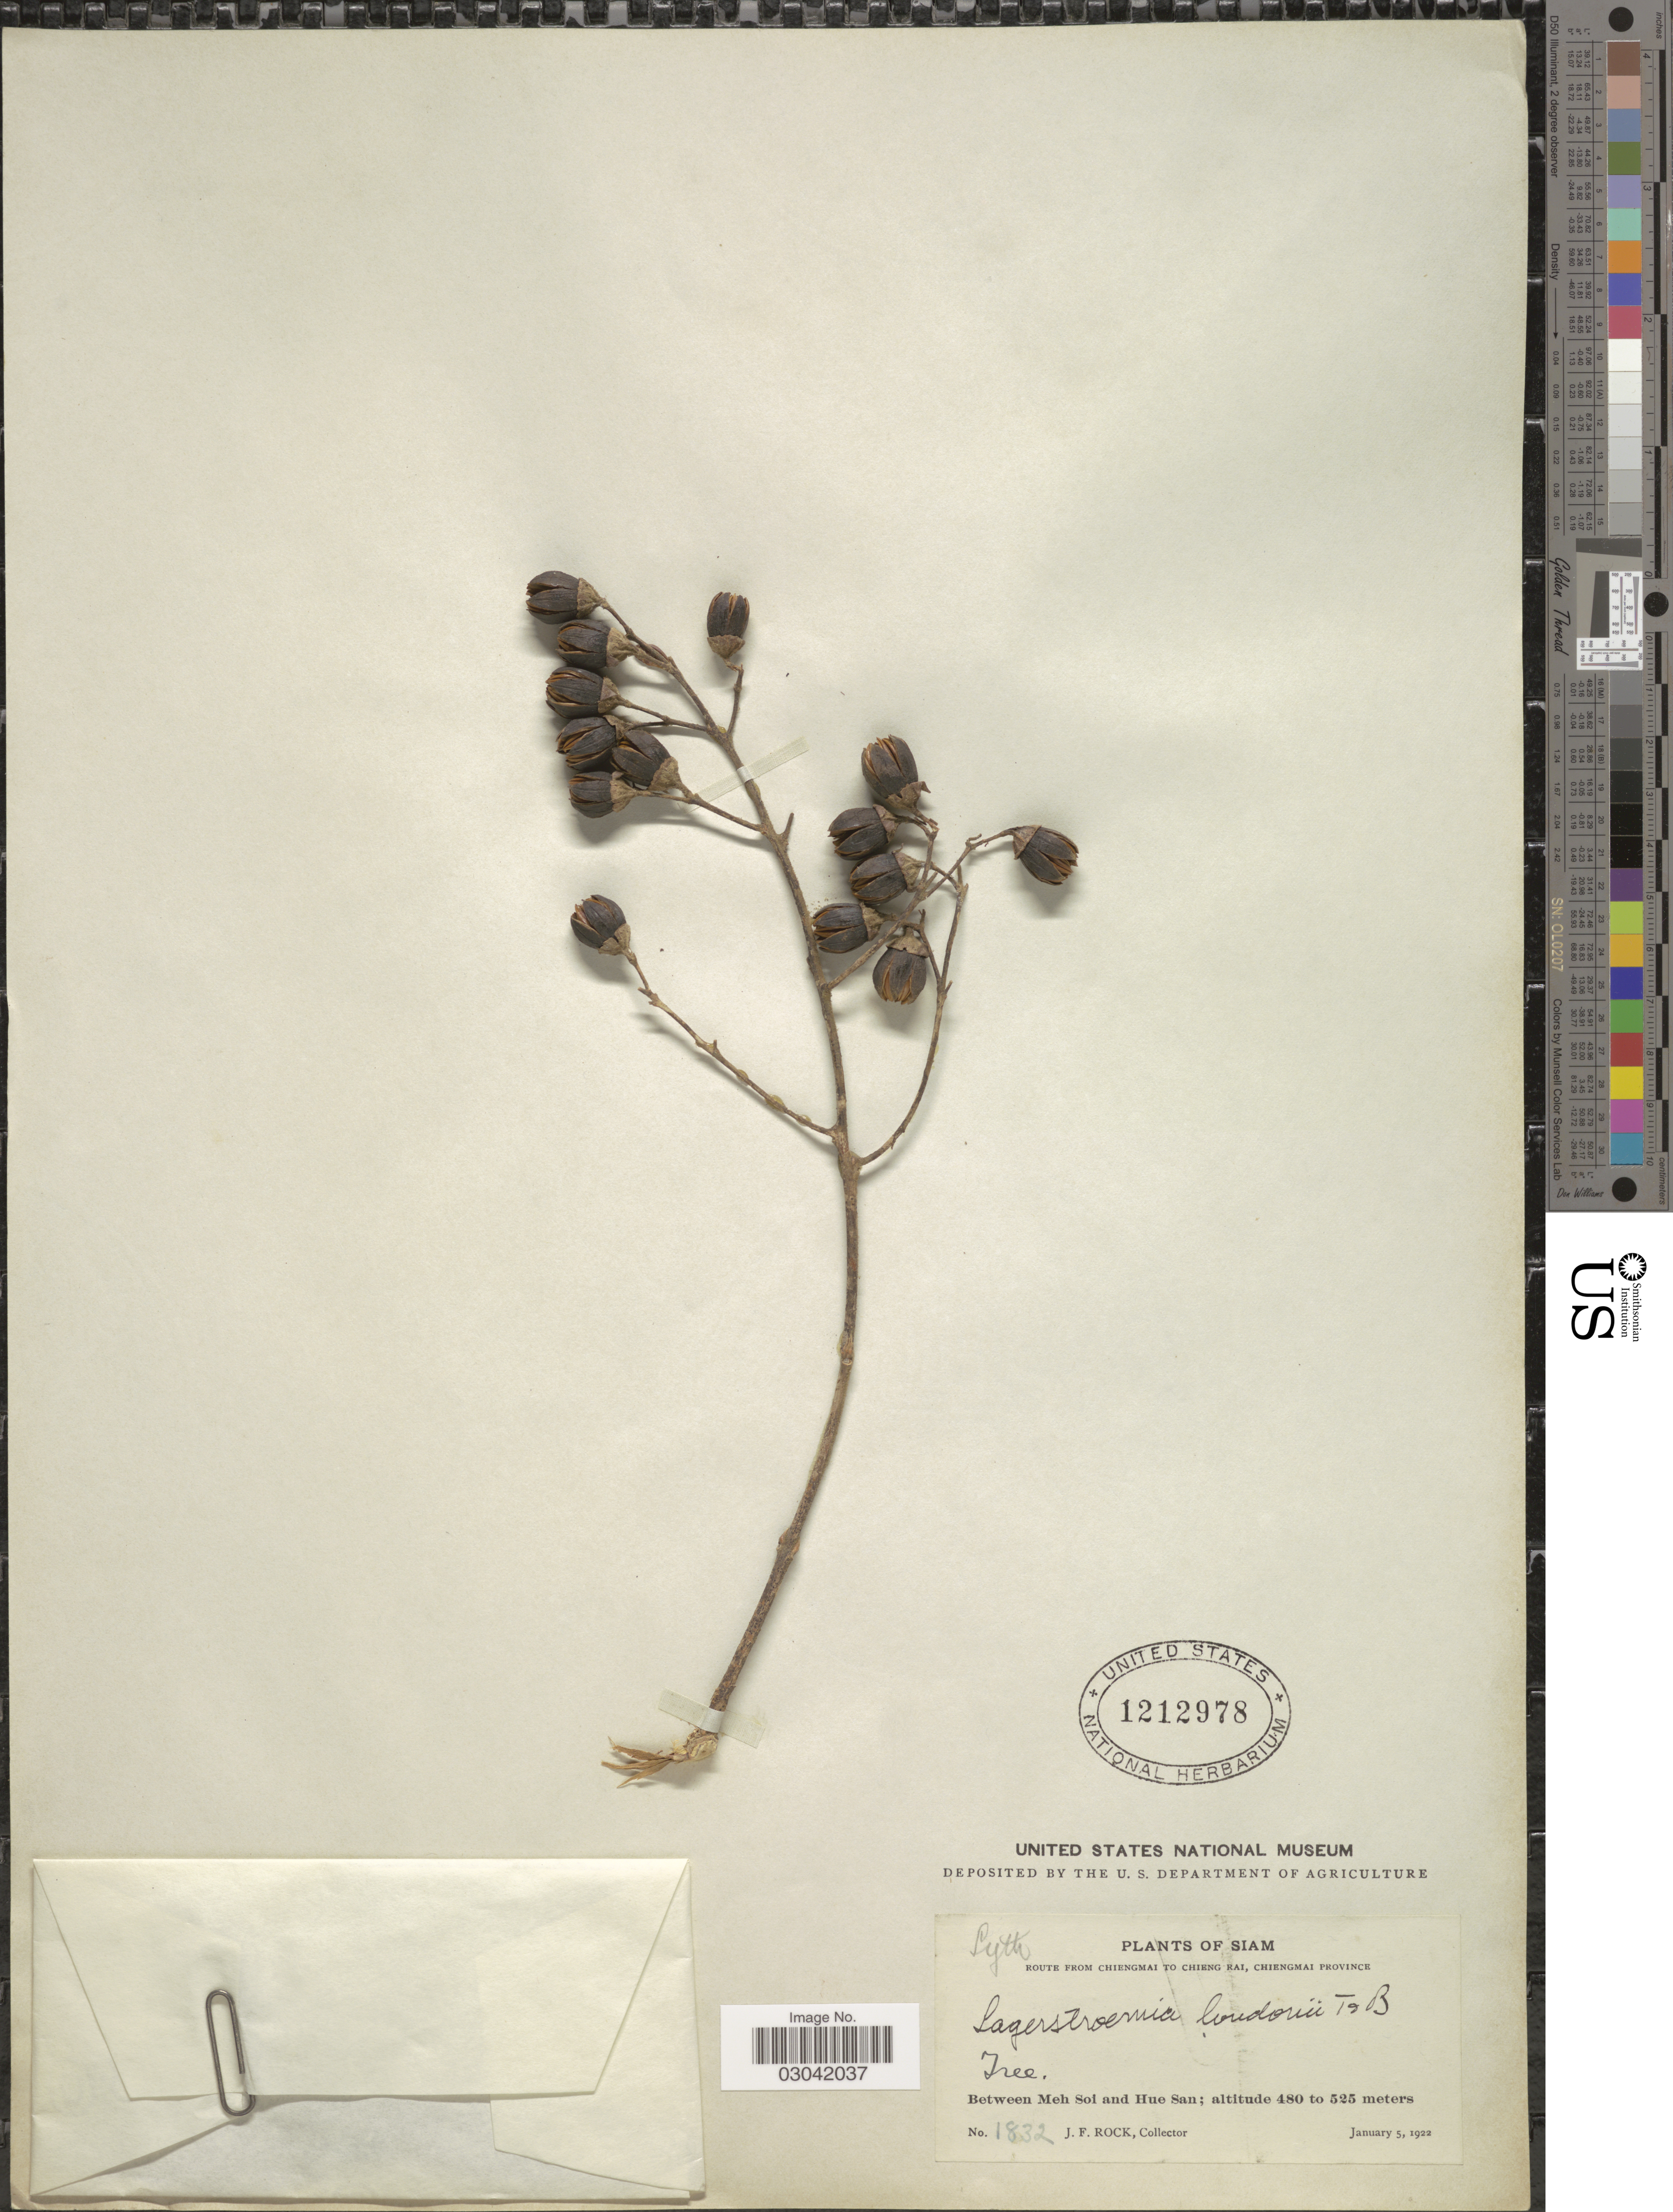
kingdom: Plantae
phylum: Tracheophyta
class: Magnoliopsida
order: Myrtales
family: Lythraceae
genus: Lagerstroemia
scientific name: Lagerstroemia loudonii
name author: Teisjm. & Binn.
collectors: J. Rock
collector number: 1832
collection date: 1922-01-05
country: Thailand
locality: Siam, Route from Chiengmai to Chieng Rai, Chiengmai Province. Between Meh Soi and Hue San.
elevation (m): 480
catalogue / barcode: US 1212978